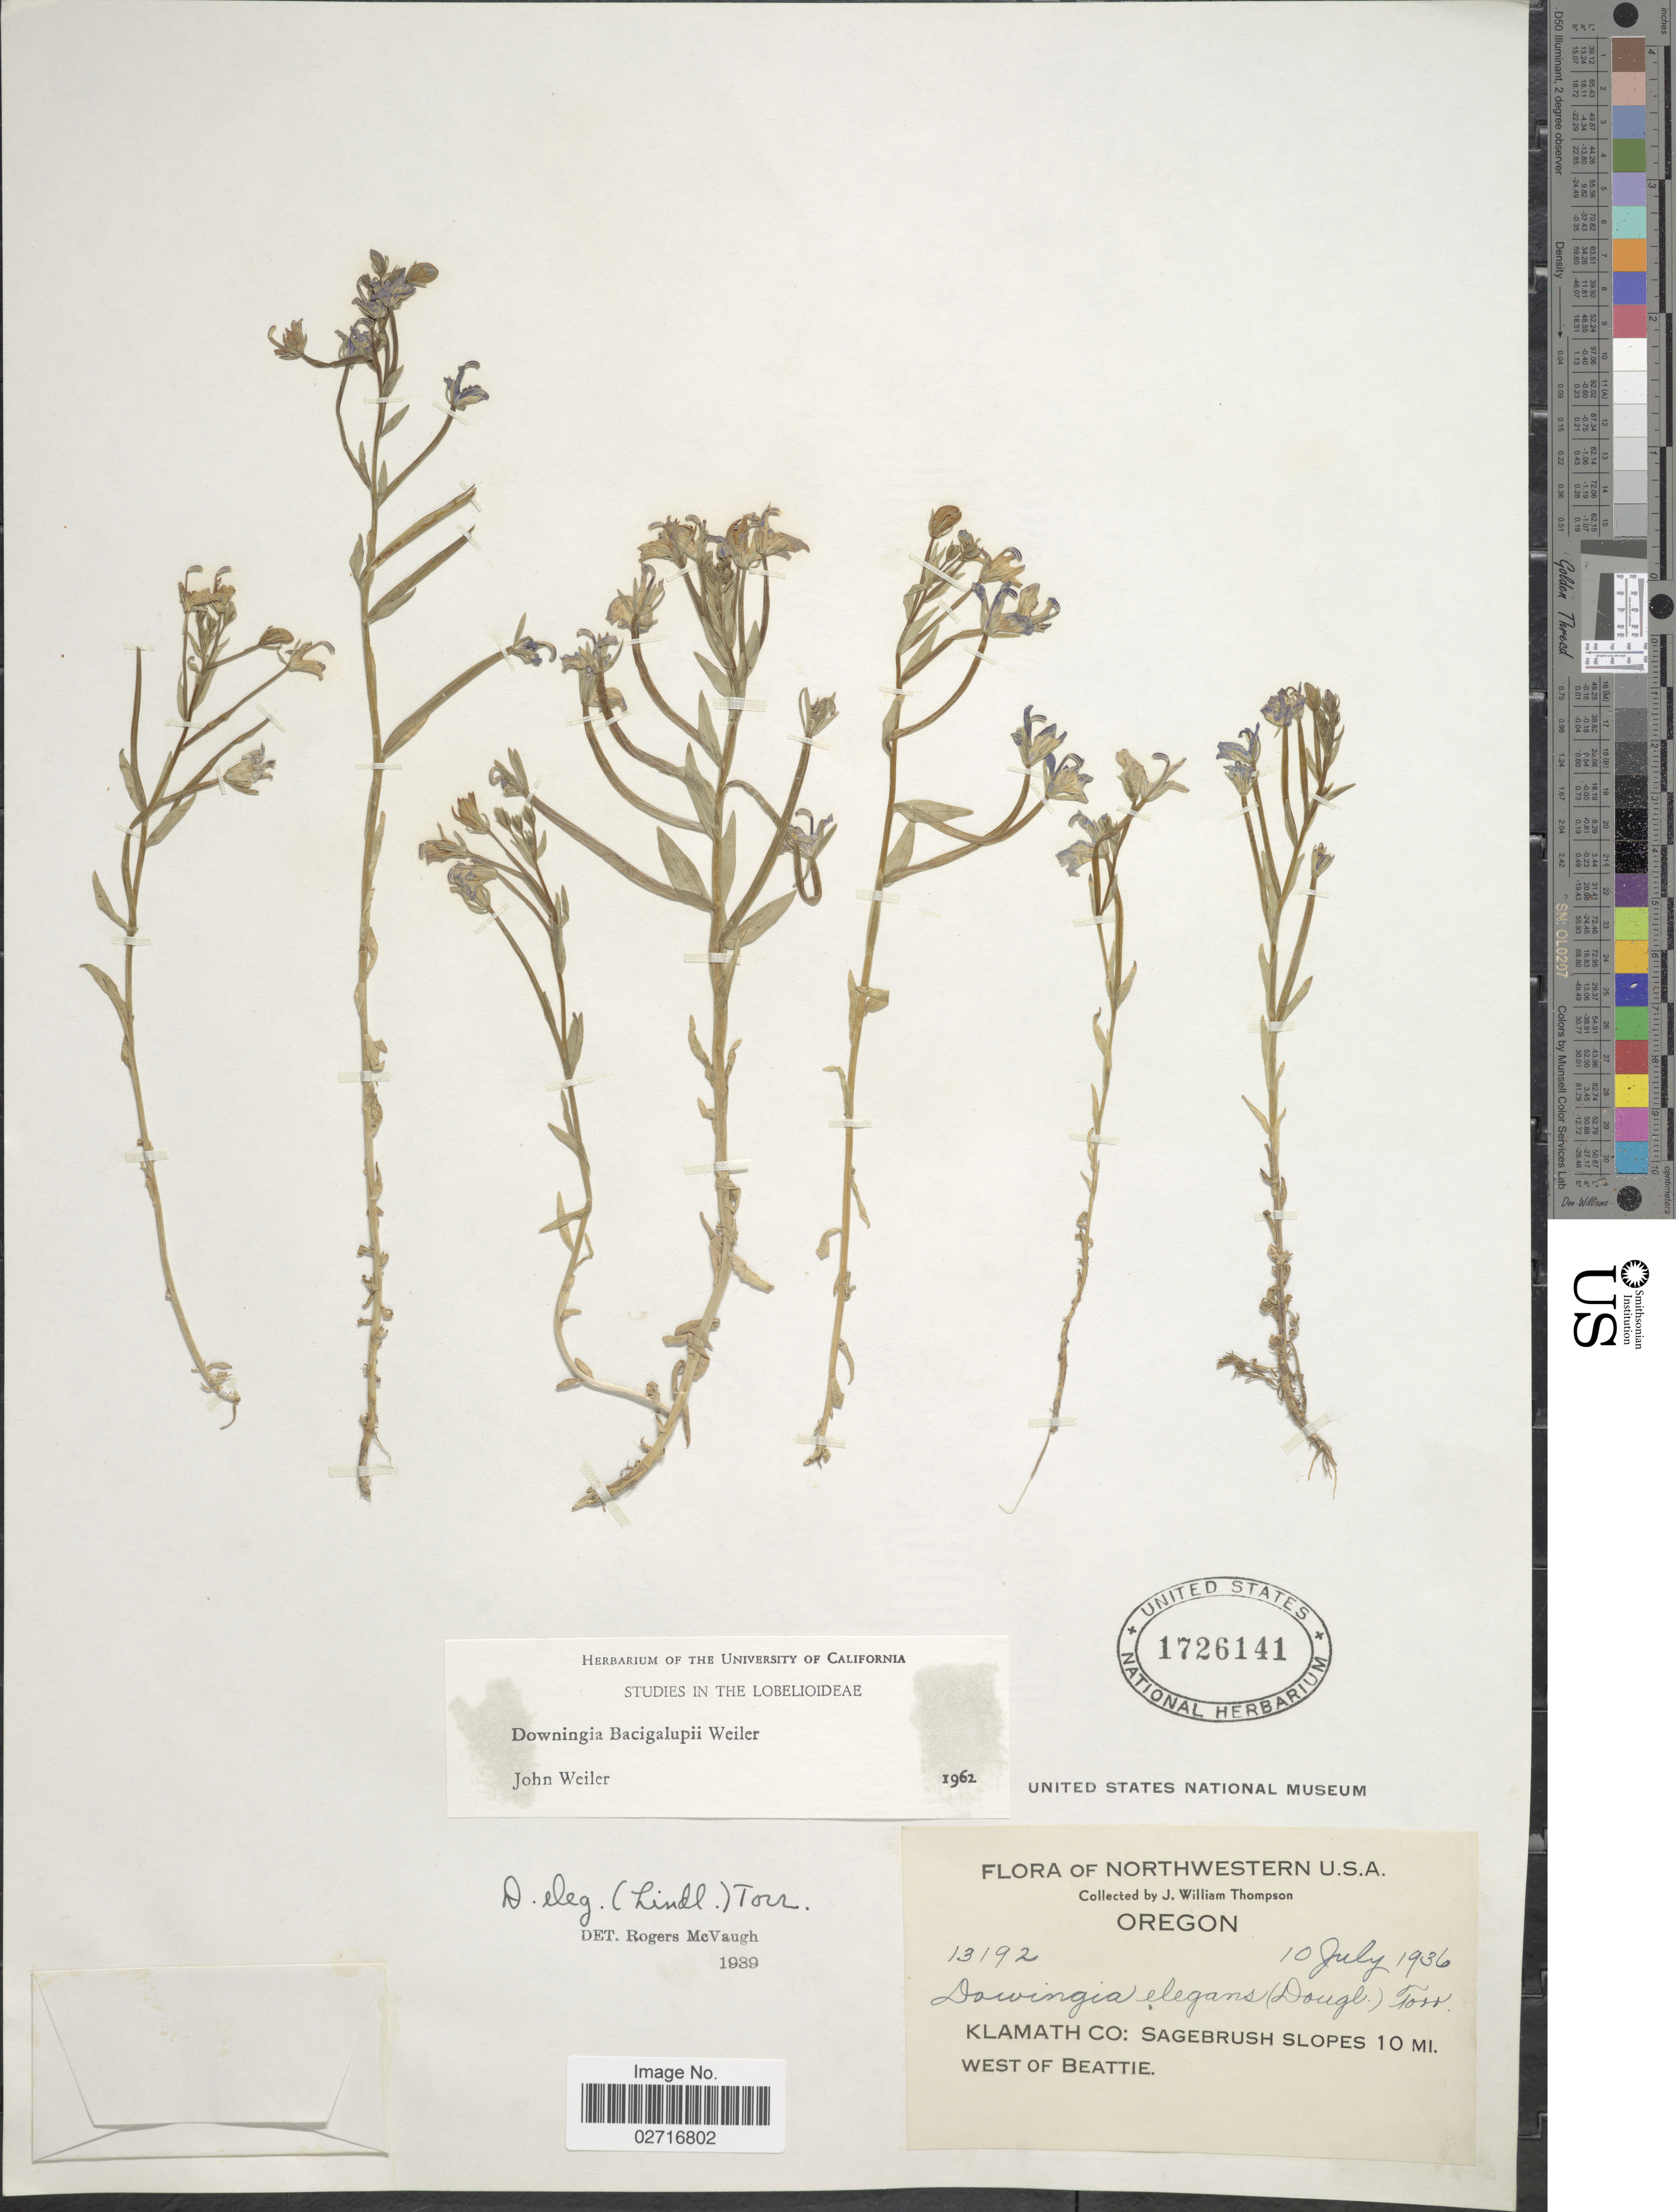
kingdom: Plantae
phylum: Tracheophyta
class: Magnoliopsida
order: Asterales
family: Campanulaceae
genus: Downingia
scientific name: Downingia bacigalupii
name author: Weiler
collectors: J. W. Thompson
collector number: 13192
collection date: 1936-07-10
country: United States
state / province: Oregon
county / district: Klamath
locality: Klamath Co: Sagebrush slopes 10 mi. west of Beattie.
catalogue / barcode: US 1726141